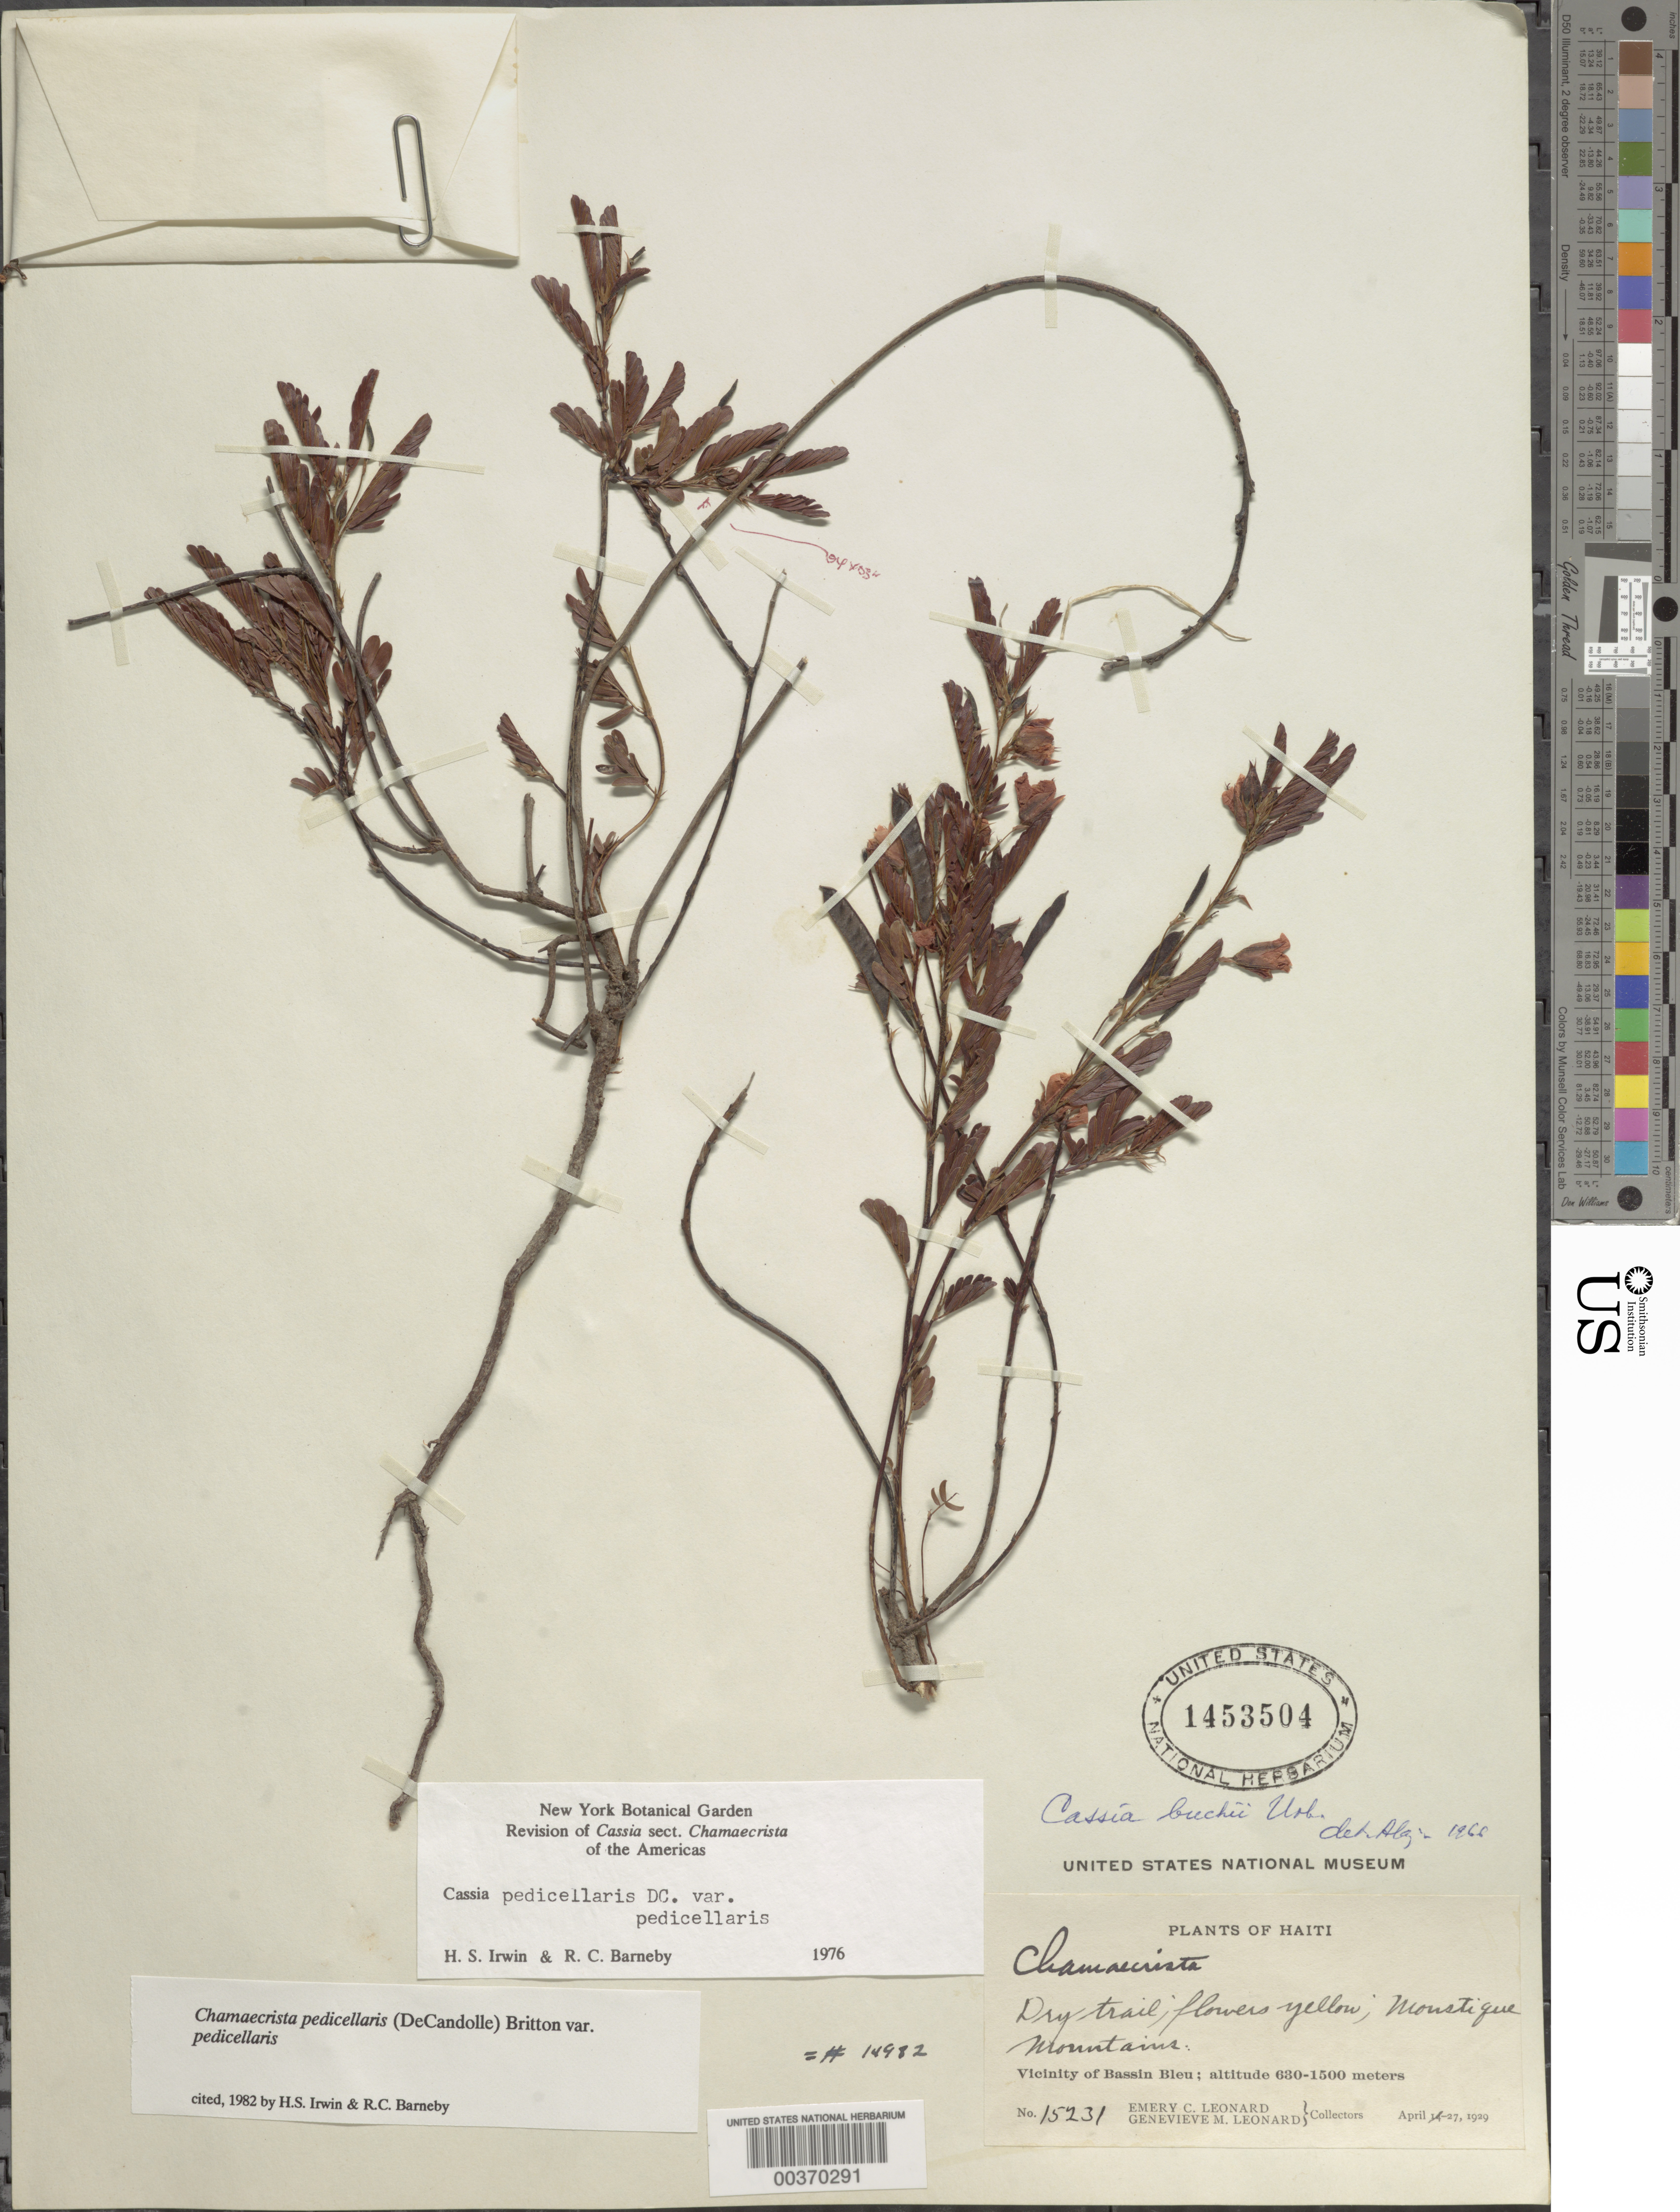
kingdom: Plantae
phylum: Tracheophyta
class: Magnoliopsida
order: Fabales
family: Fabaceae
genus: Chamaecrista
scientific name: Chamaecrista pedicellaris var. pedicellaris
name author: Britton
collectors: E. C. Leonard & G. M. Leonard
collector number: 15231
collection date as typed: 27 Apr 1929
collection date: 1929-04-27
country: Haiti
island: Hispaniola Island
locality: Monstique mountains; vicinity of bassin bleu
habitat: Dry trail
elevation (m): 680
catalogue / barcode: US 1453504